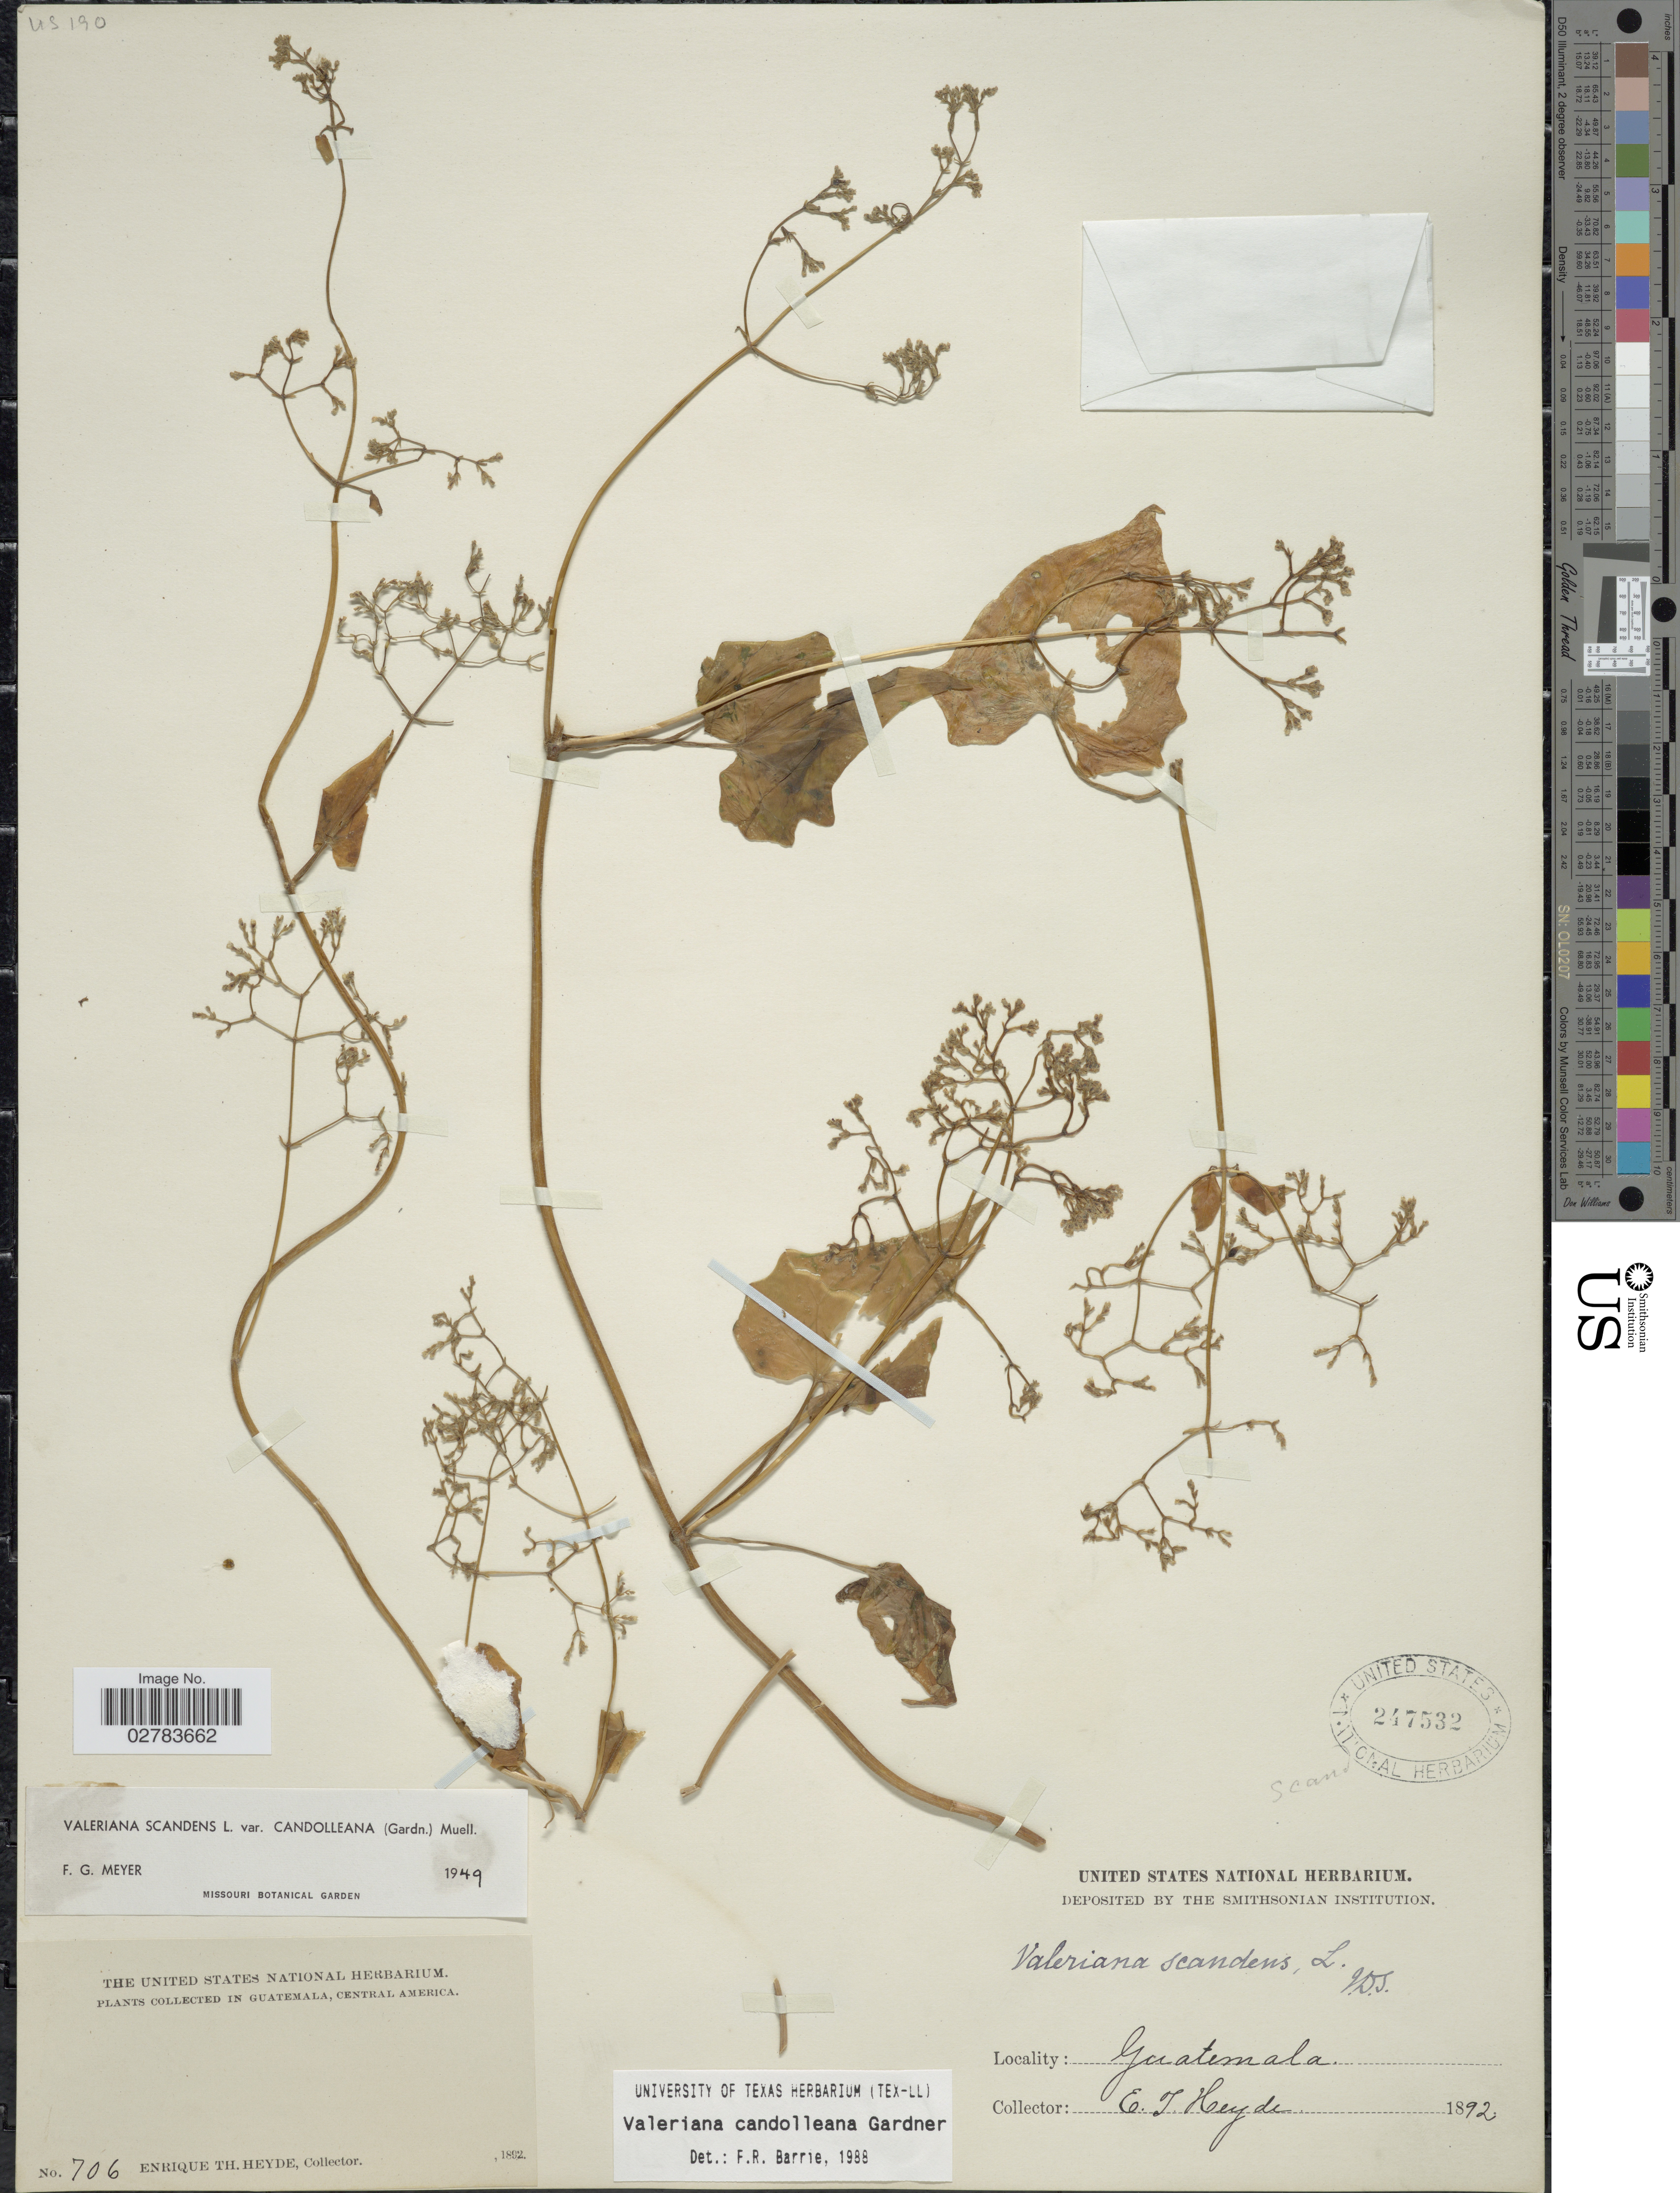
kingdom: Plantae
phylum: Tracheophyta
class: Magnoliopsida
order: Dipsacales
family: Caprifoliaceae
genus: Valeriana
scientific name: Valeriana candolleana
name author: Gardner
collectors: E. T. Heyde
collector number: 706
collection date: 1892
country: Guatemala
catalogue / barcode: US 247532